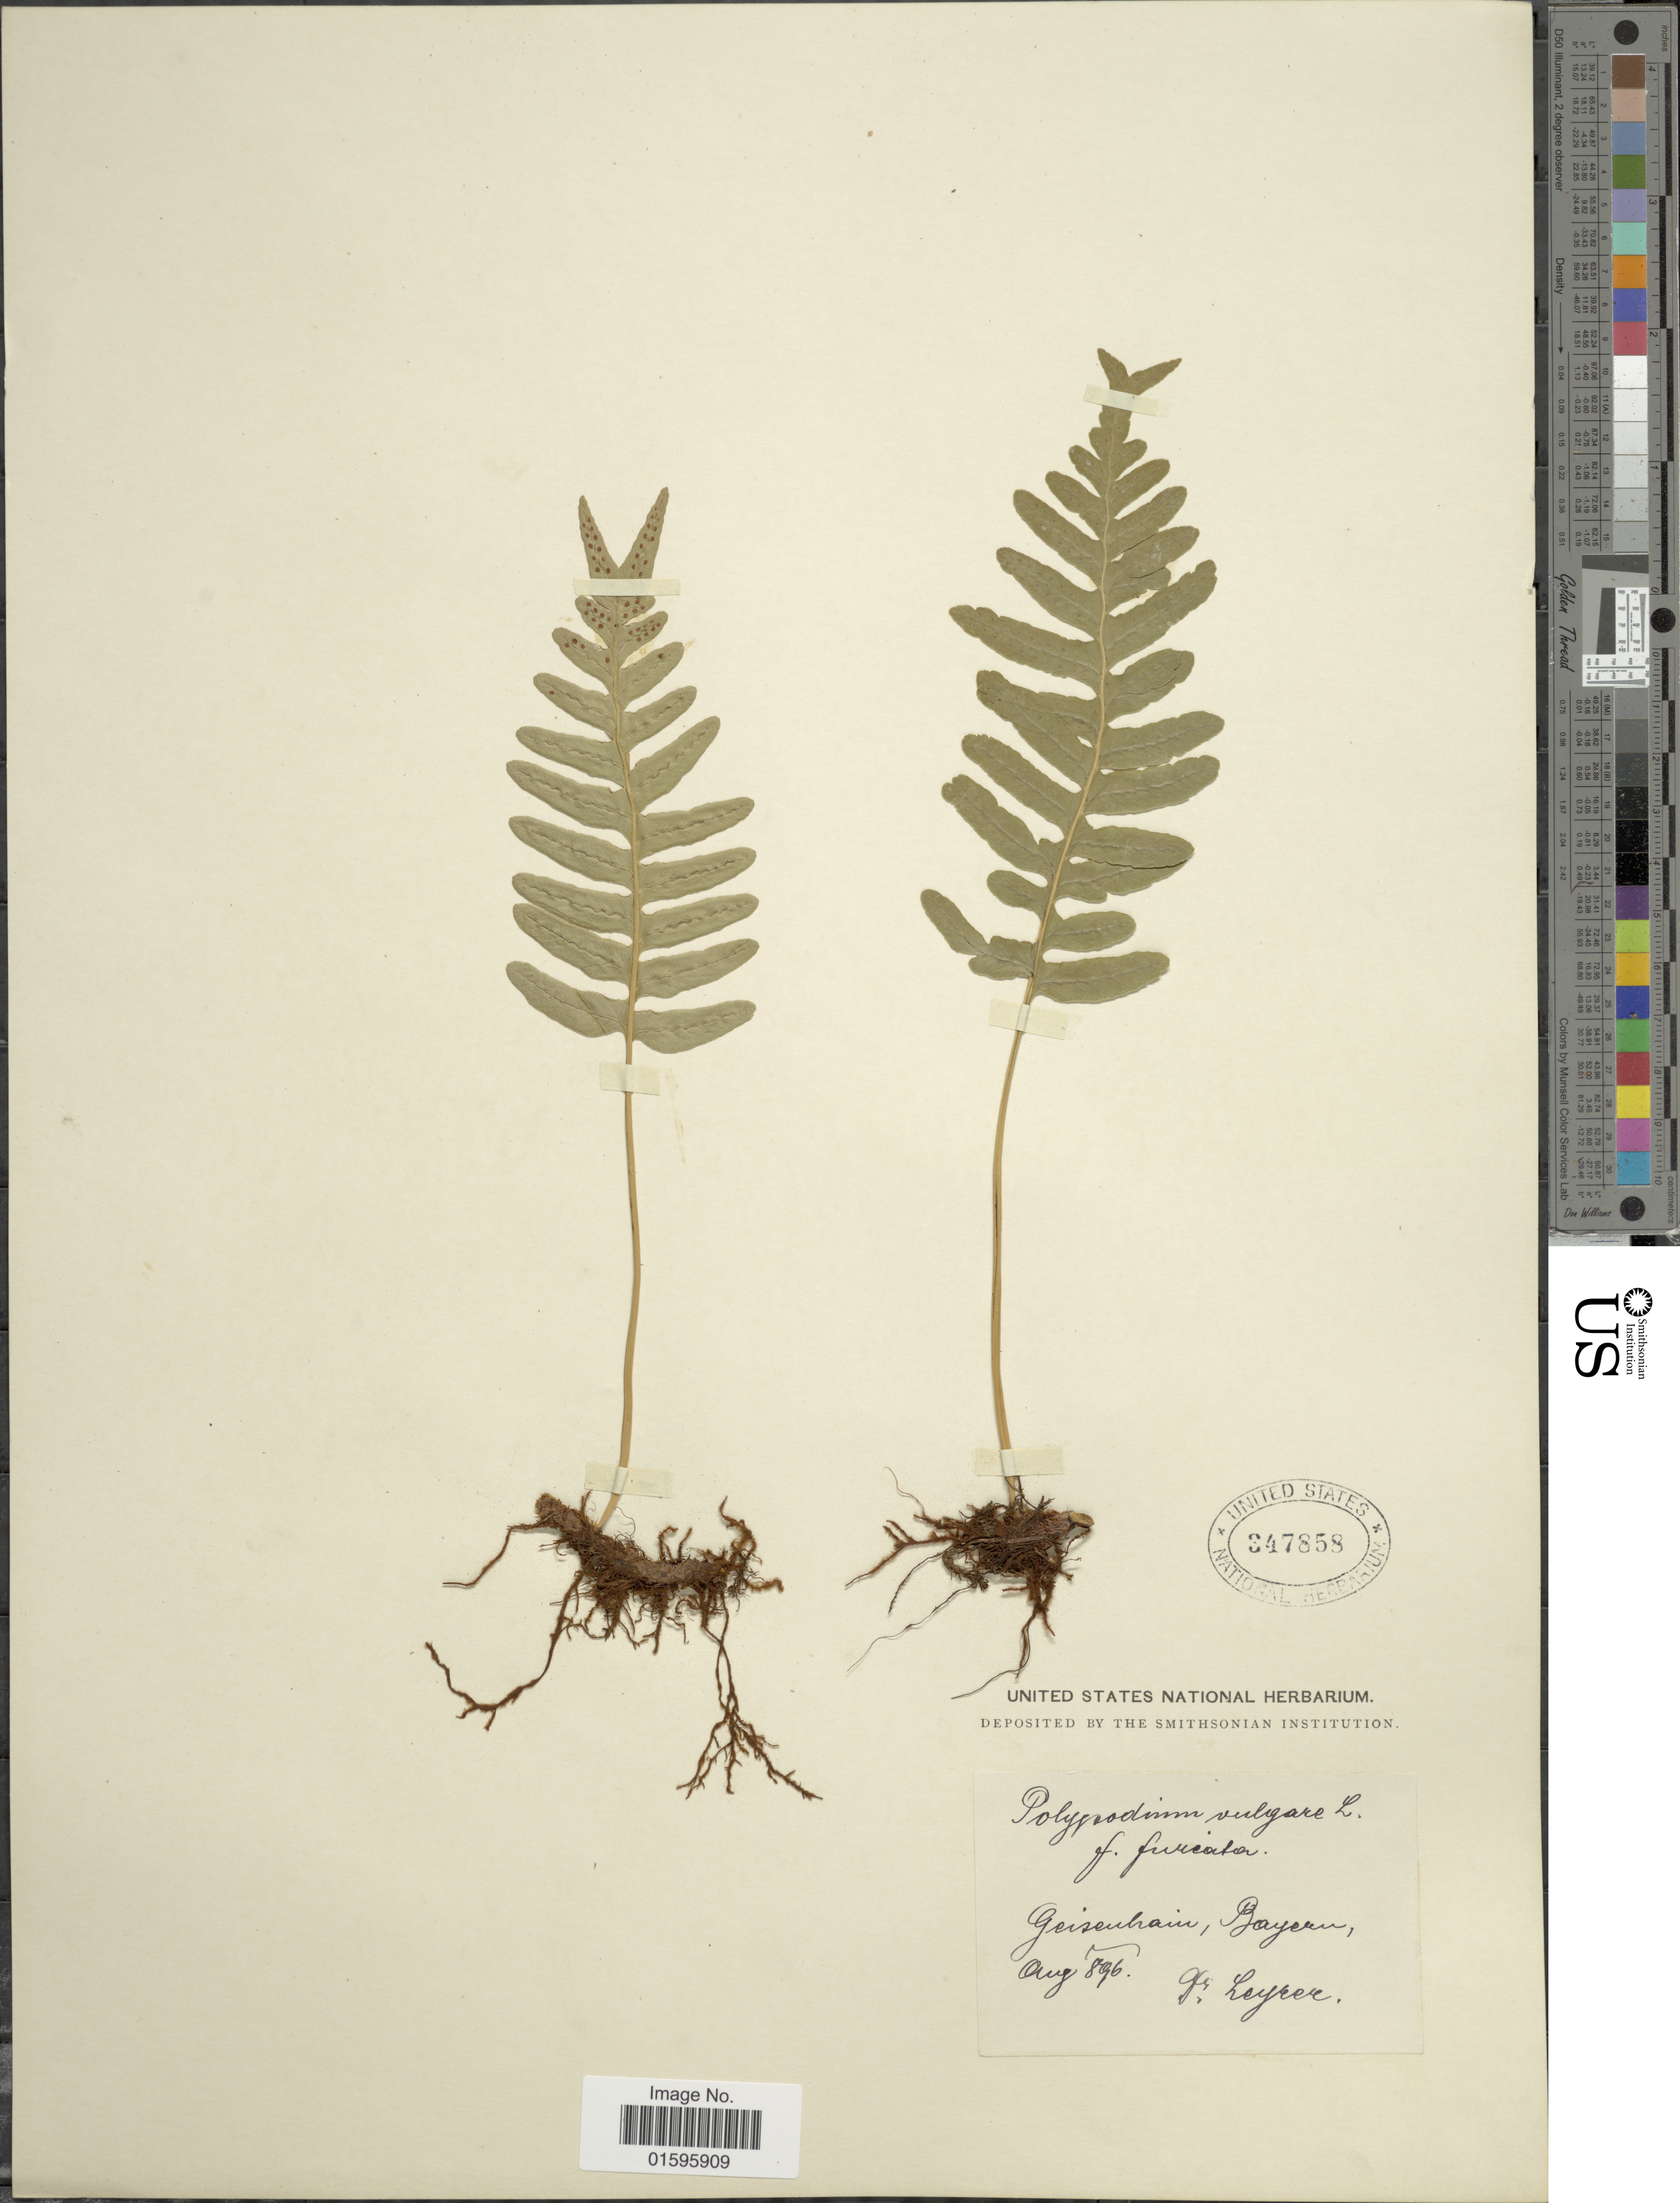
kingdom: Plantae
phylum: Tracheophyta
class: Polypodiopsida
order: Polypodiales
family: Polypodiaceae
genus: Polypodium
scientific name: Polypodium vulgare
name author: L.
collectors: Leyrer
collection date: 1896-08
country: Germany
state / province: Bayern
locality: Geisenhain, Bayern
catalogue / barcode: US 347858